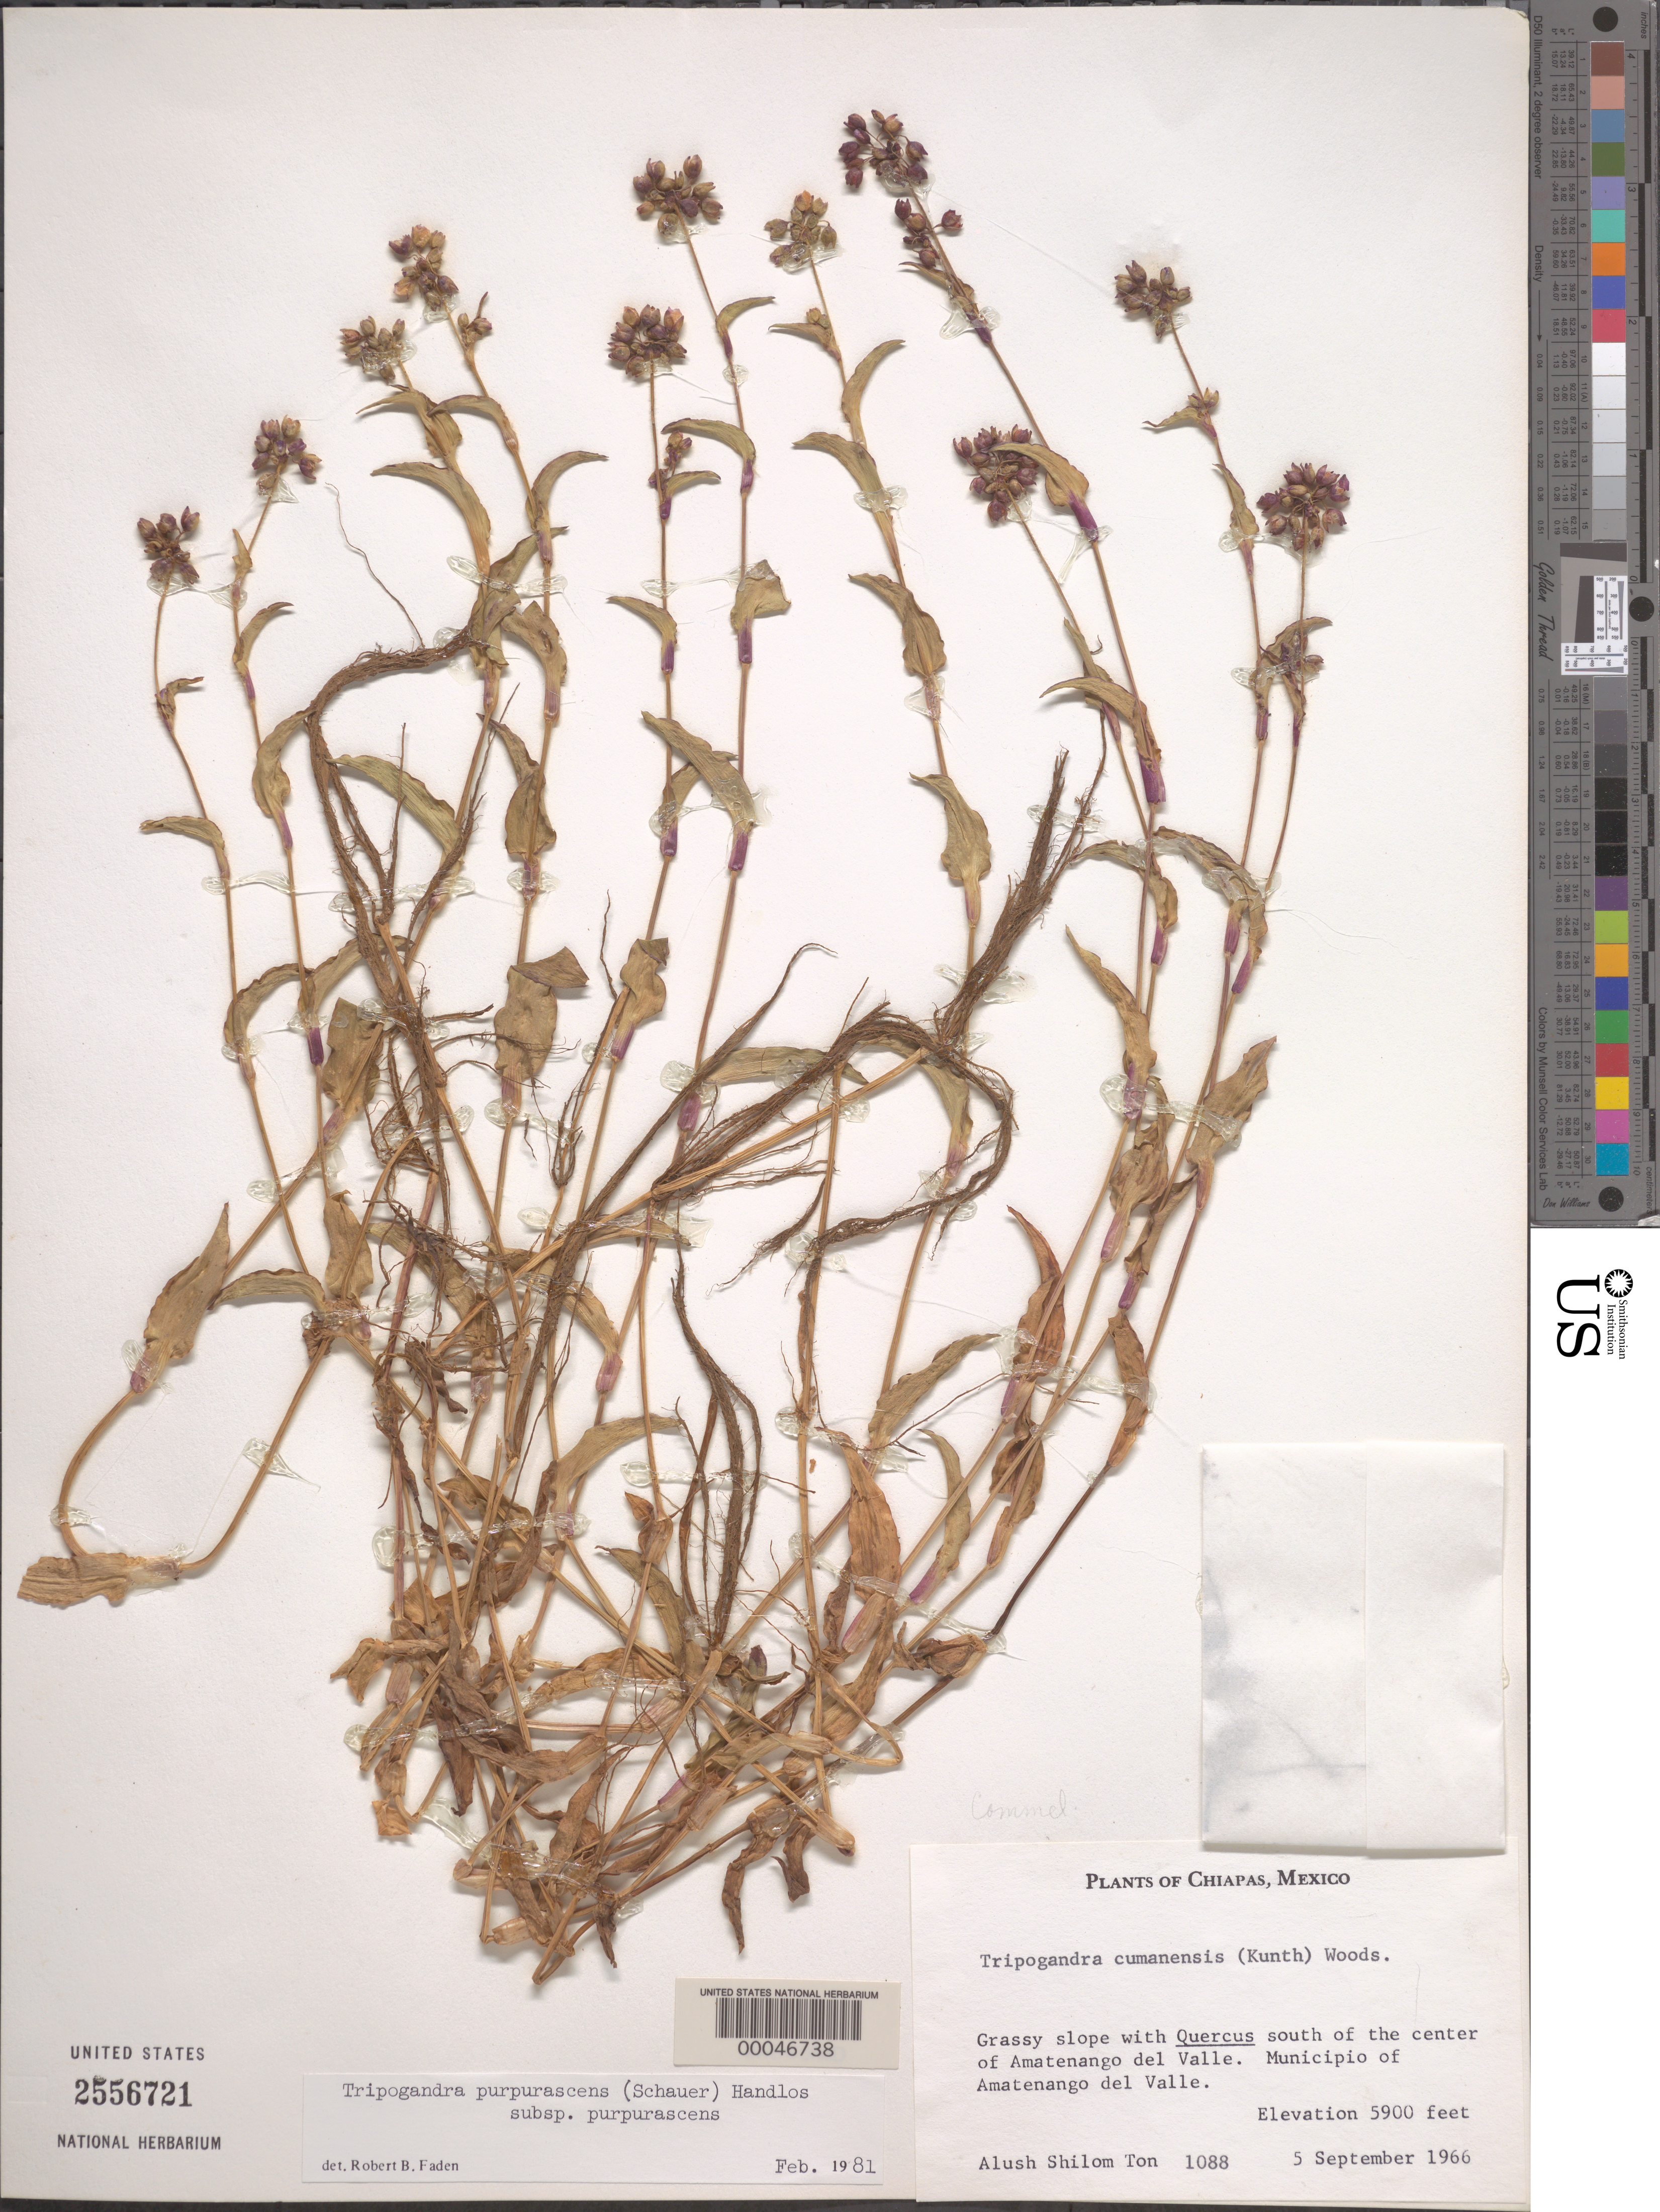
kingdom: Plantae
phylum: Tracheophyta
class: Liliopsida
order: Commelinales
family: Commelinaceae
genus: Tripogandra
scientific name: Tripogandra purpurascens subsp. purpurascens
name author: (S. Schauer) Handlos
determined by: Faden, Robert B., (US), Smithsonian Institution - National Museum of Natural History (UNITED STATES)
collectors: A. S. Ton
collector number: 1088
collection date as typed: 05 Sep 1966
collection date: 1966-09-05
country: Mexico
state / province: Chiapas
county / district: Amatenango del Valle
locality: S of center of Amatenango del Valle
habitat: Grassy slope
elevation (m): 1800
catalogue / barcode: US 2556721